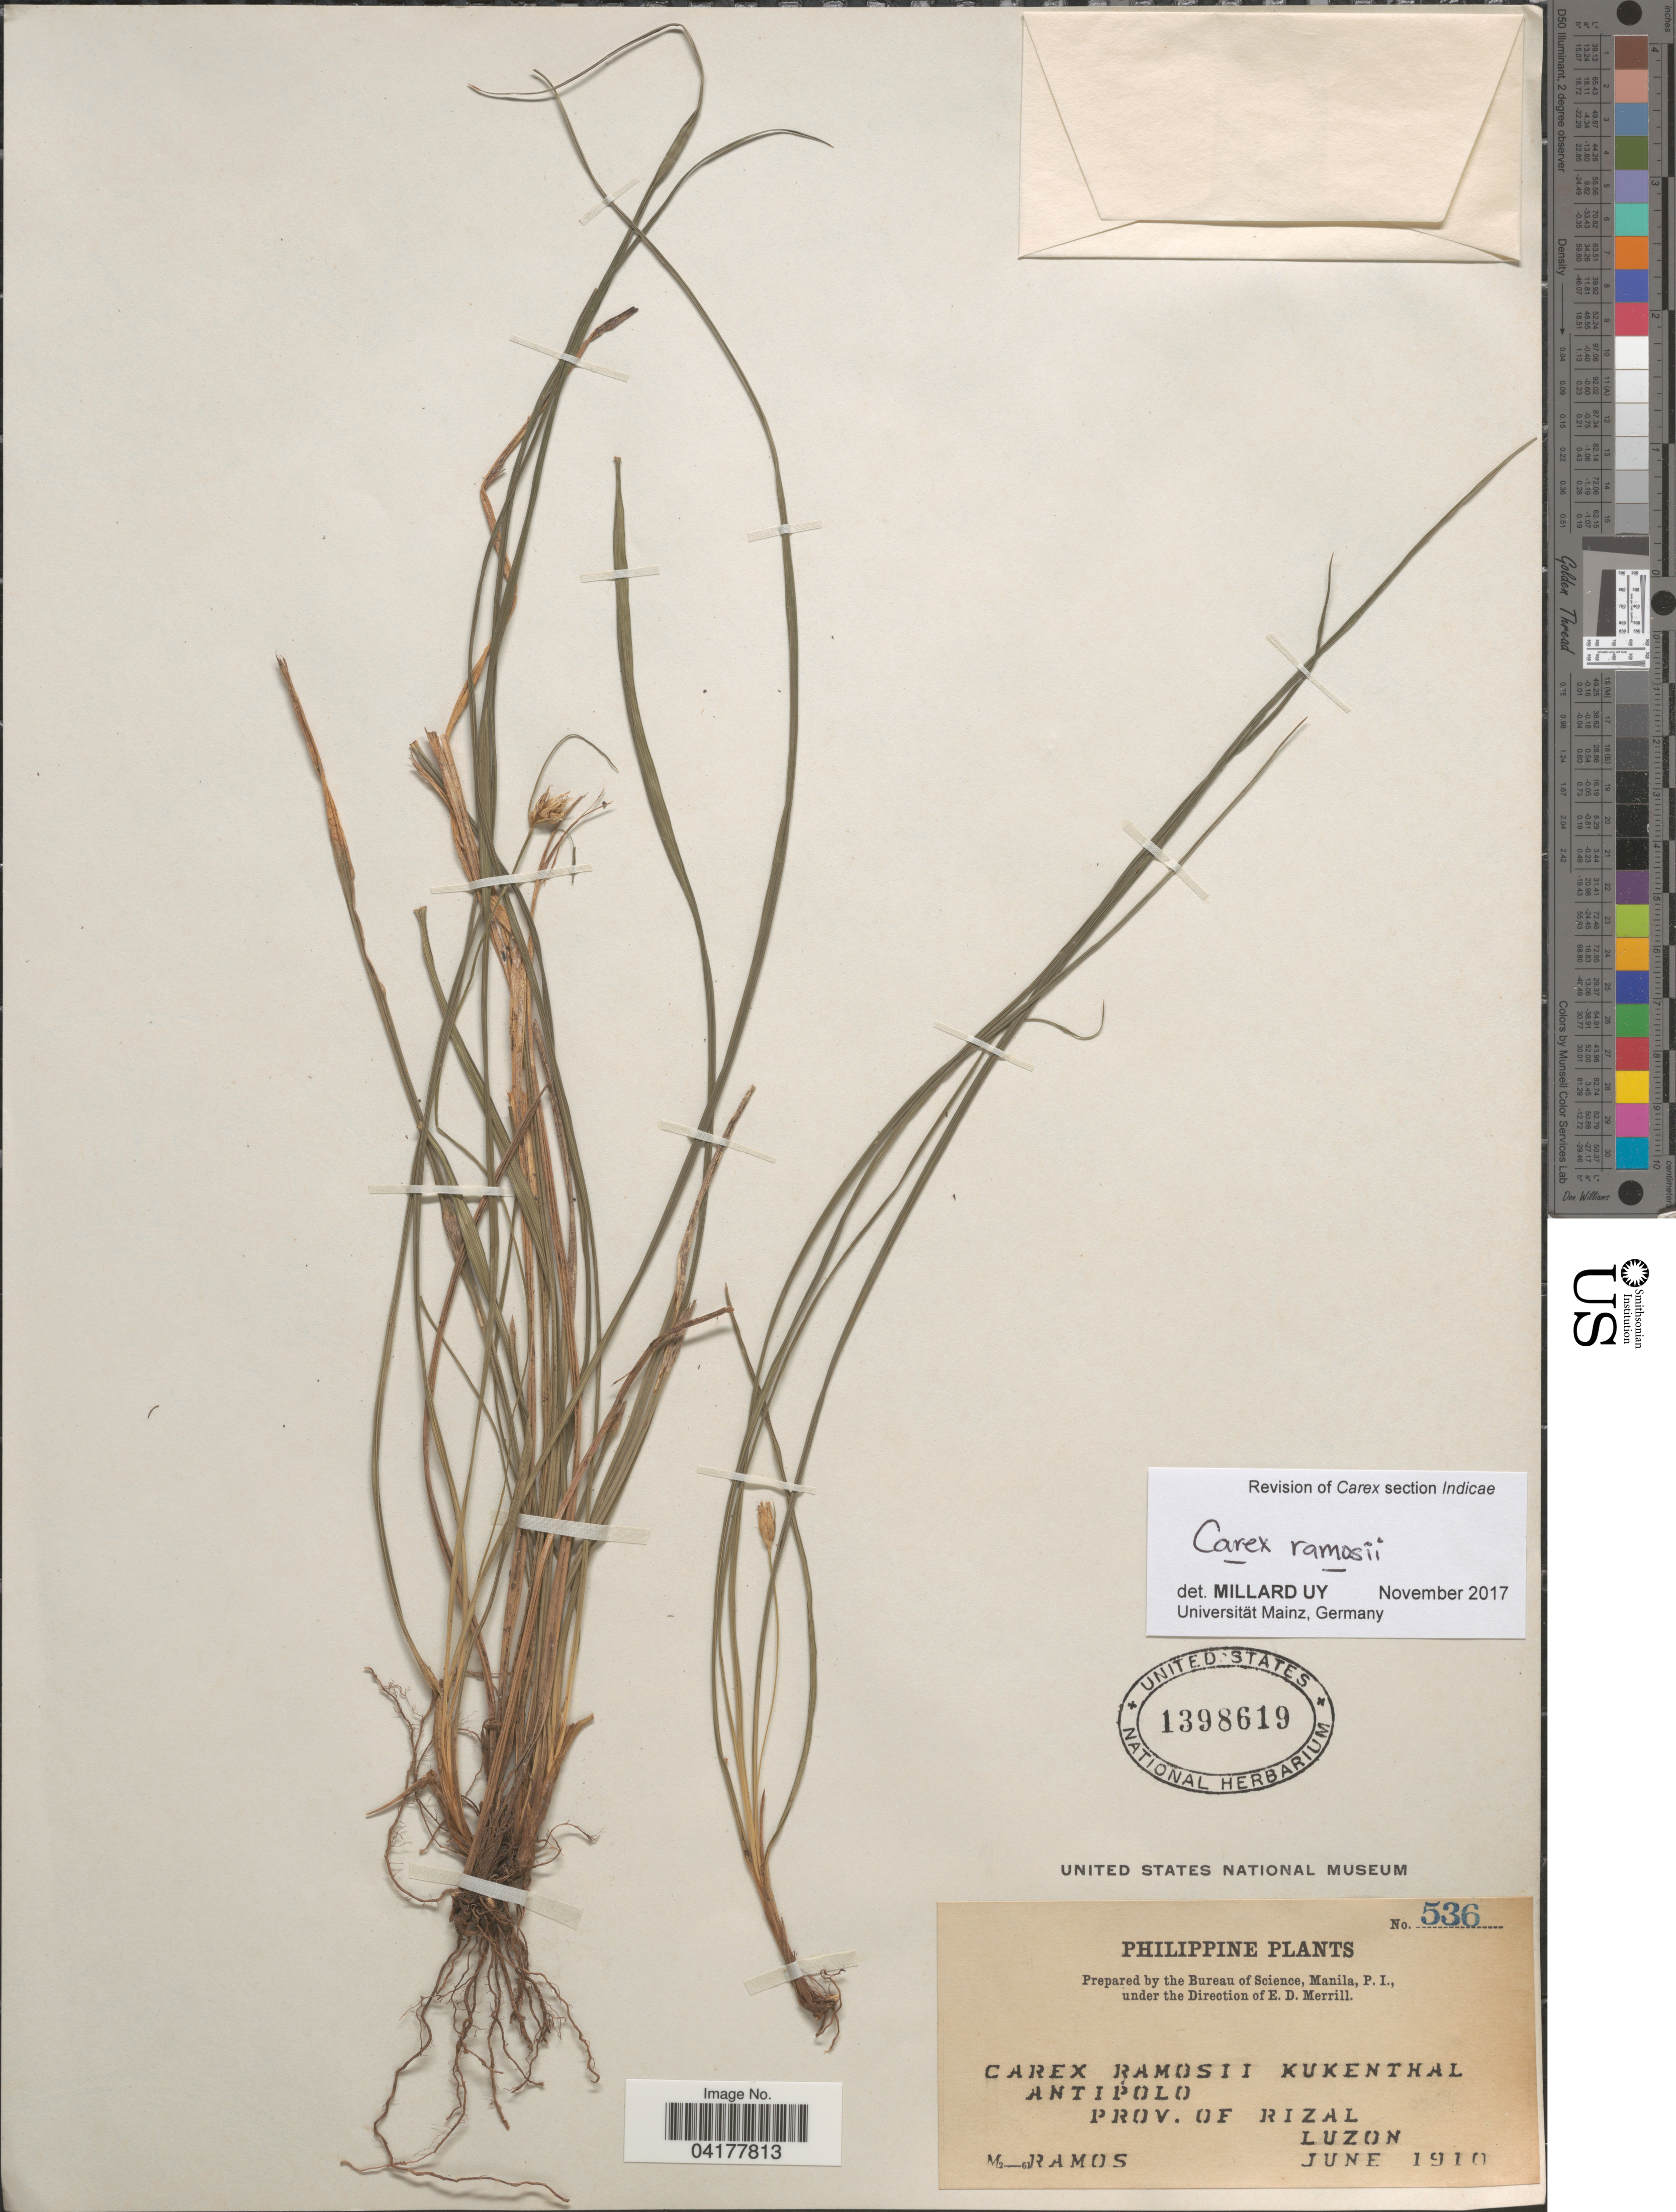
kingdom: Plantae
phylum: Tracheophyta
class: Liliopsida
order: Poales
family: Cyperaceae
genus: Carex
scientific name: Carex ramosii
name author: Kük.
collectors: M. Ramos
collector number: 536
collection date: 1910-06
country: Philippines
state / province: Calabarzon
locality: Antipolo. Prov. of Rizal. Luzon.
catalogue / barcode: US 1398619